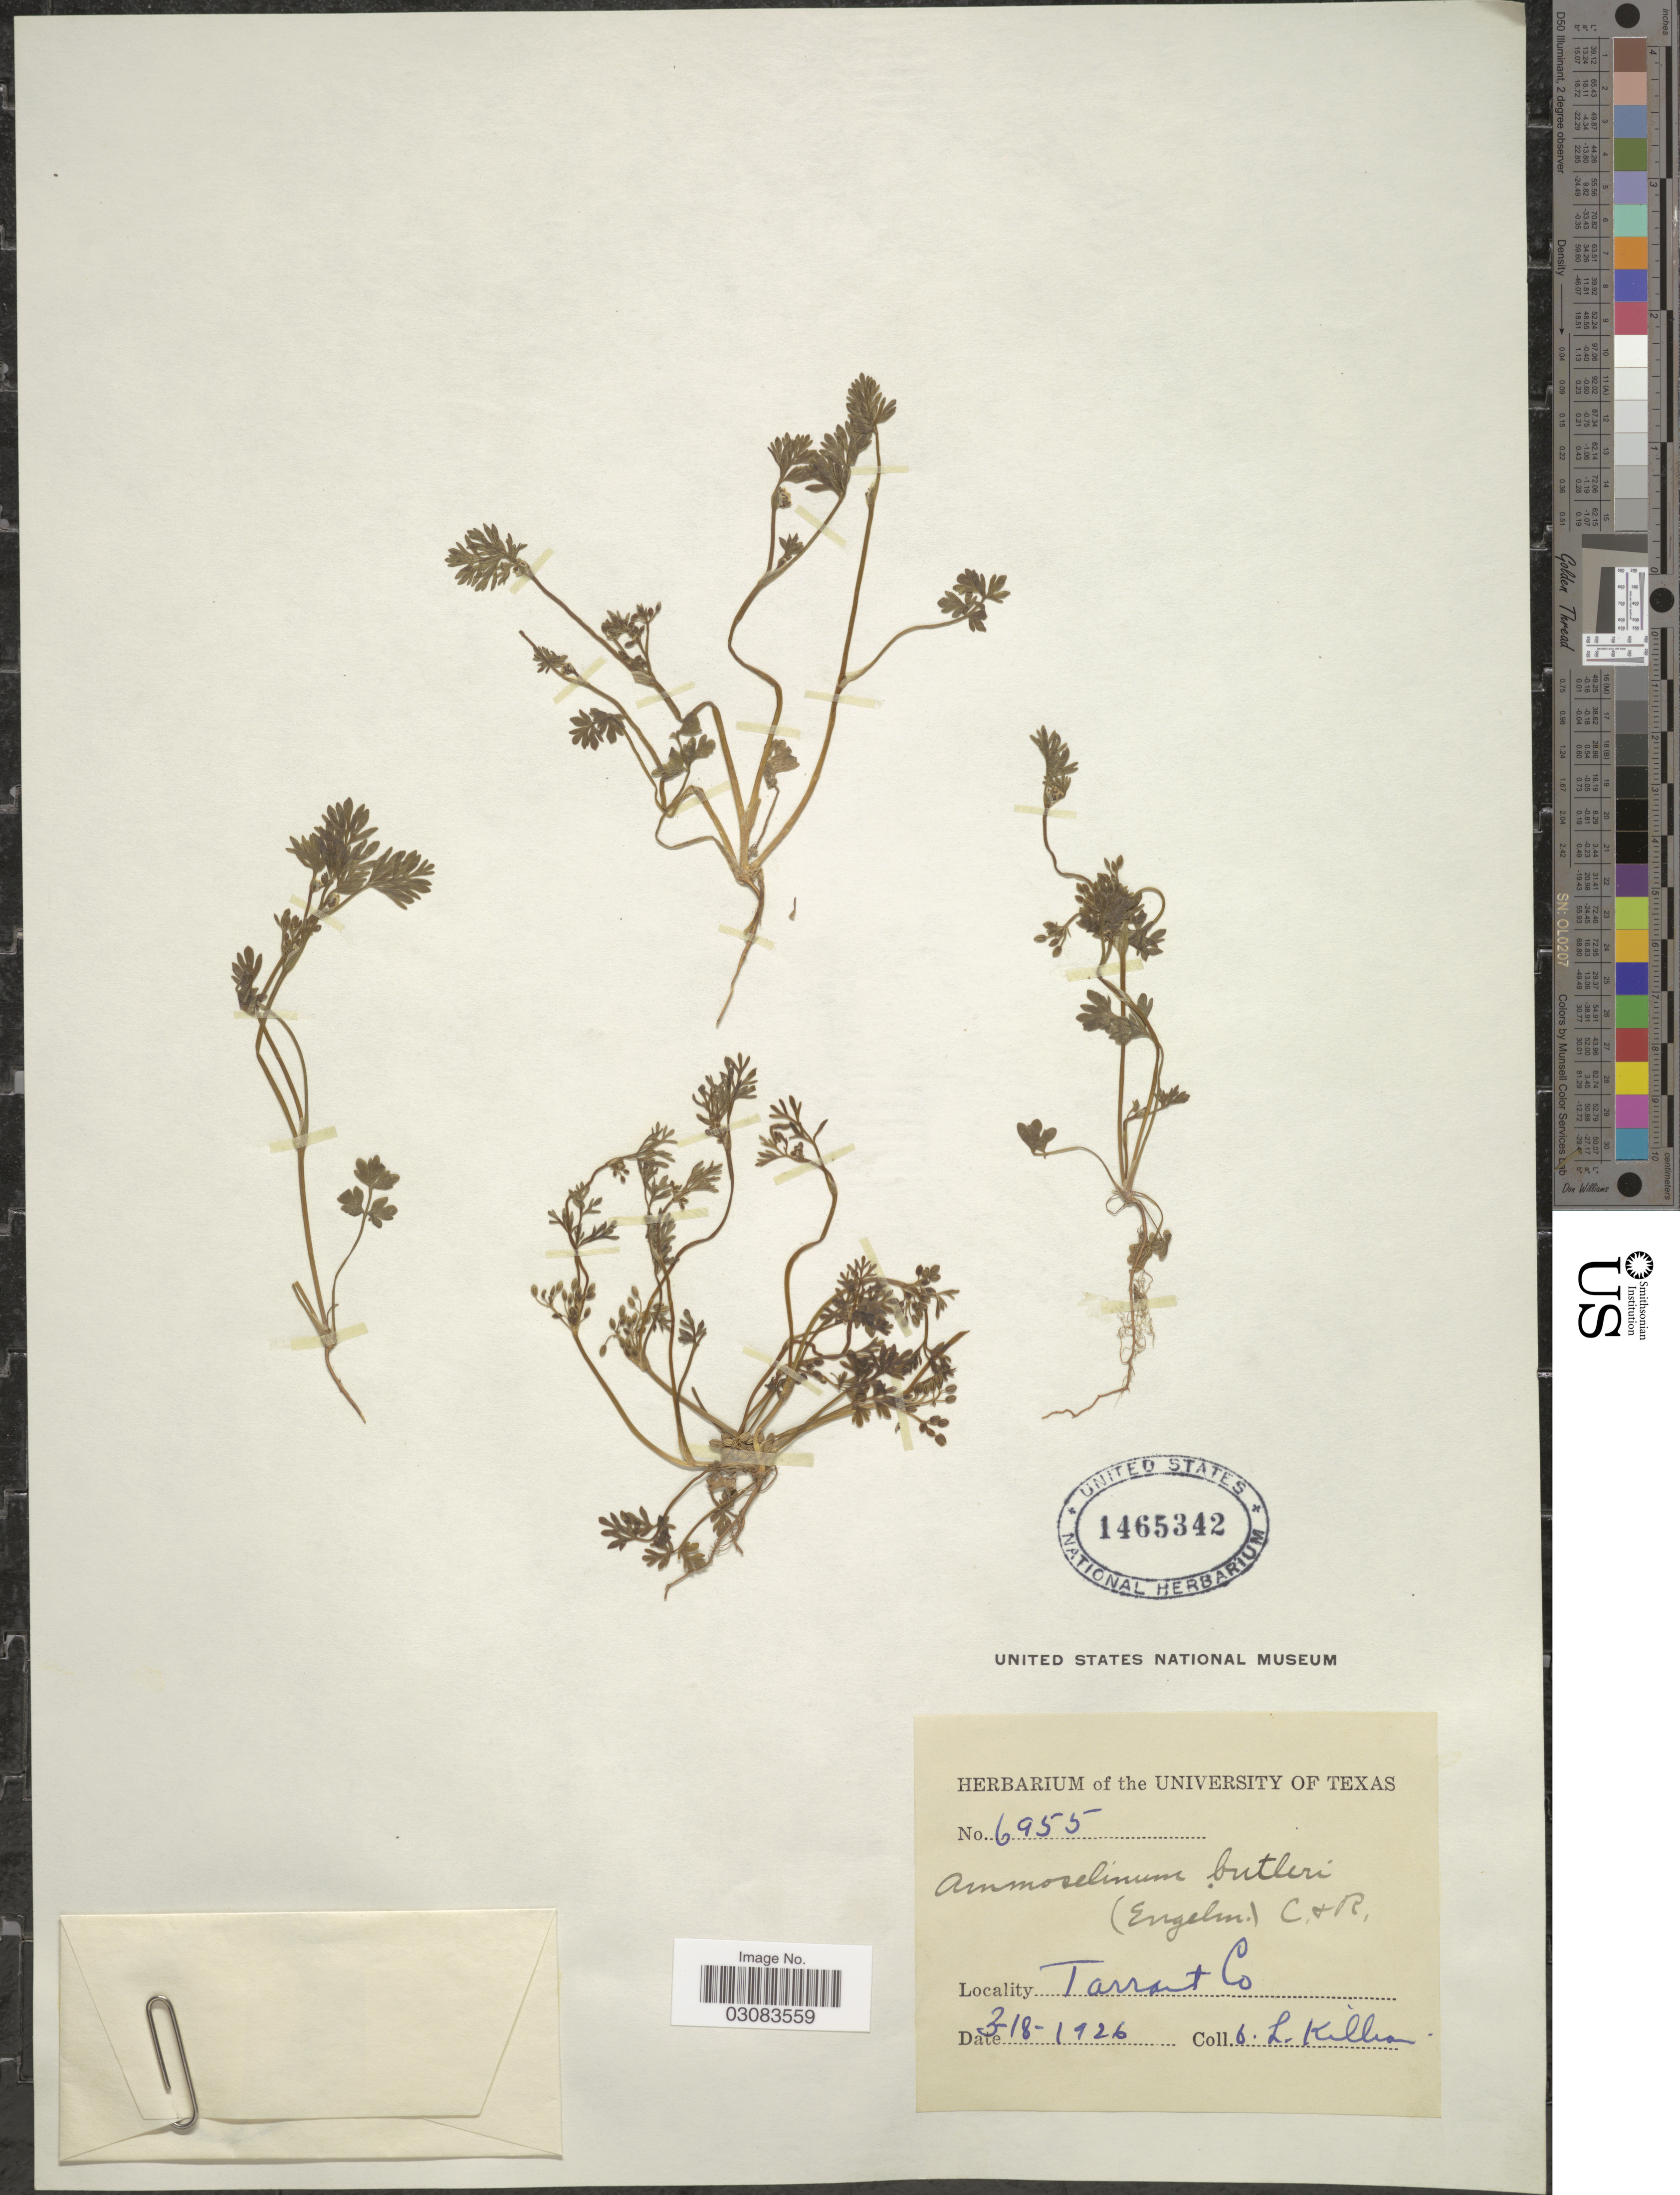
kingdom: Plantae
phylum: Tracheophyta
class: Magnoliopsida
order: Apiales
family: Apiaceae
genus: Ammoselinum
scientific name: Ammoselinum butleri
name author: (Engl.) J.M. Coult. & Rose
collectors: O. Killian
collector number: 6955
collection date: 1926-03-18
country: United States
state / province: Texas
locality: Tarrant Co.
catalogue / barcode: US 1465342